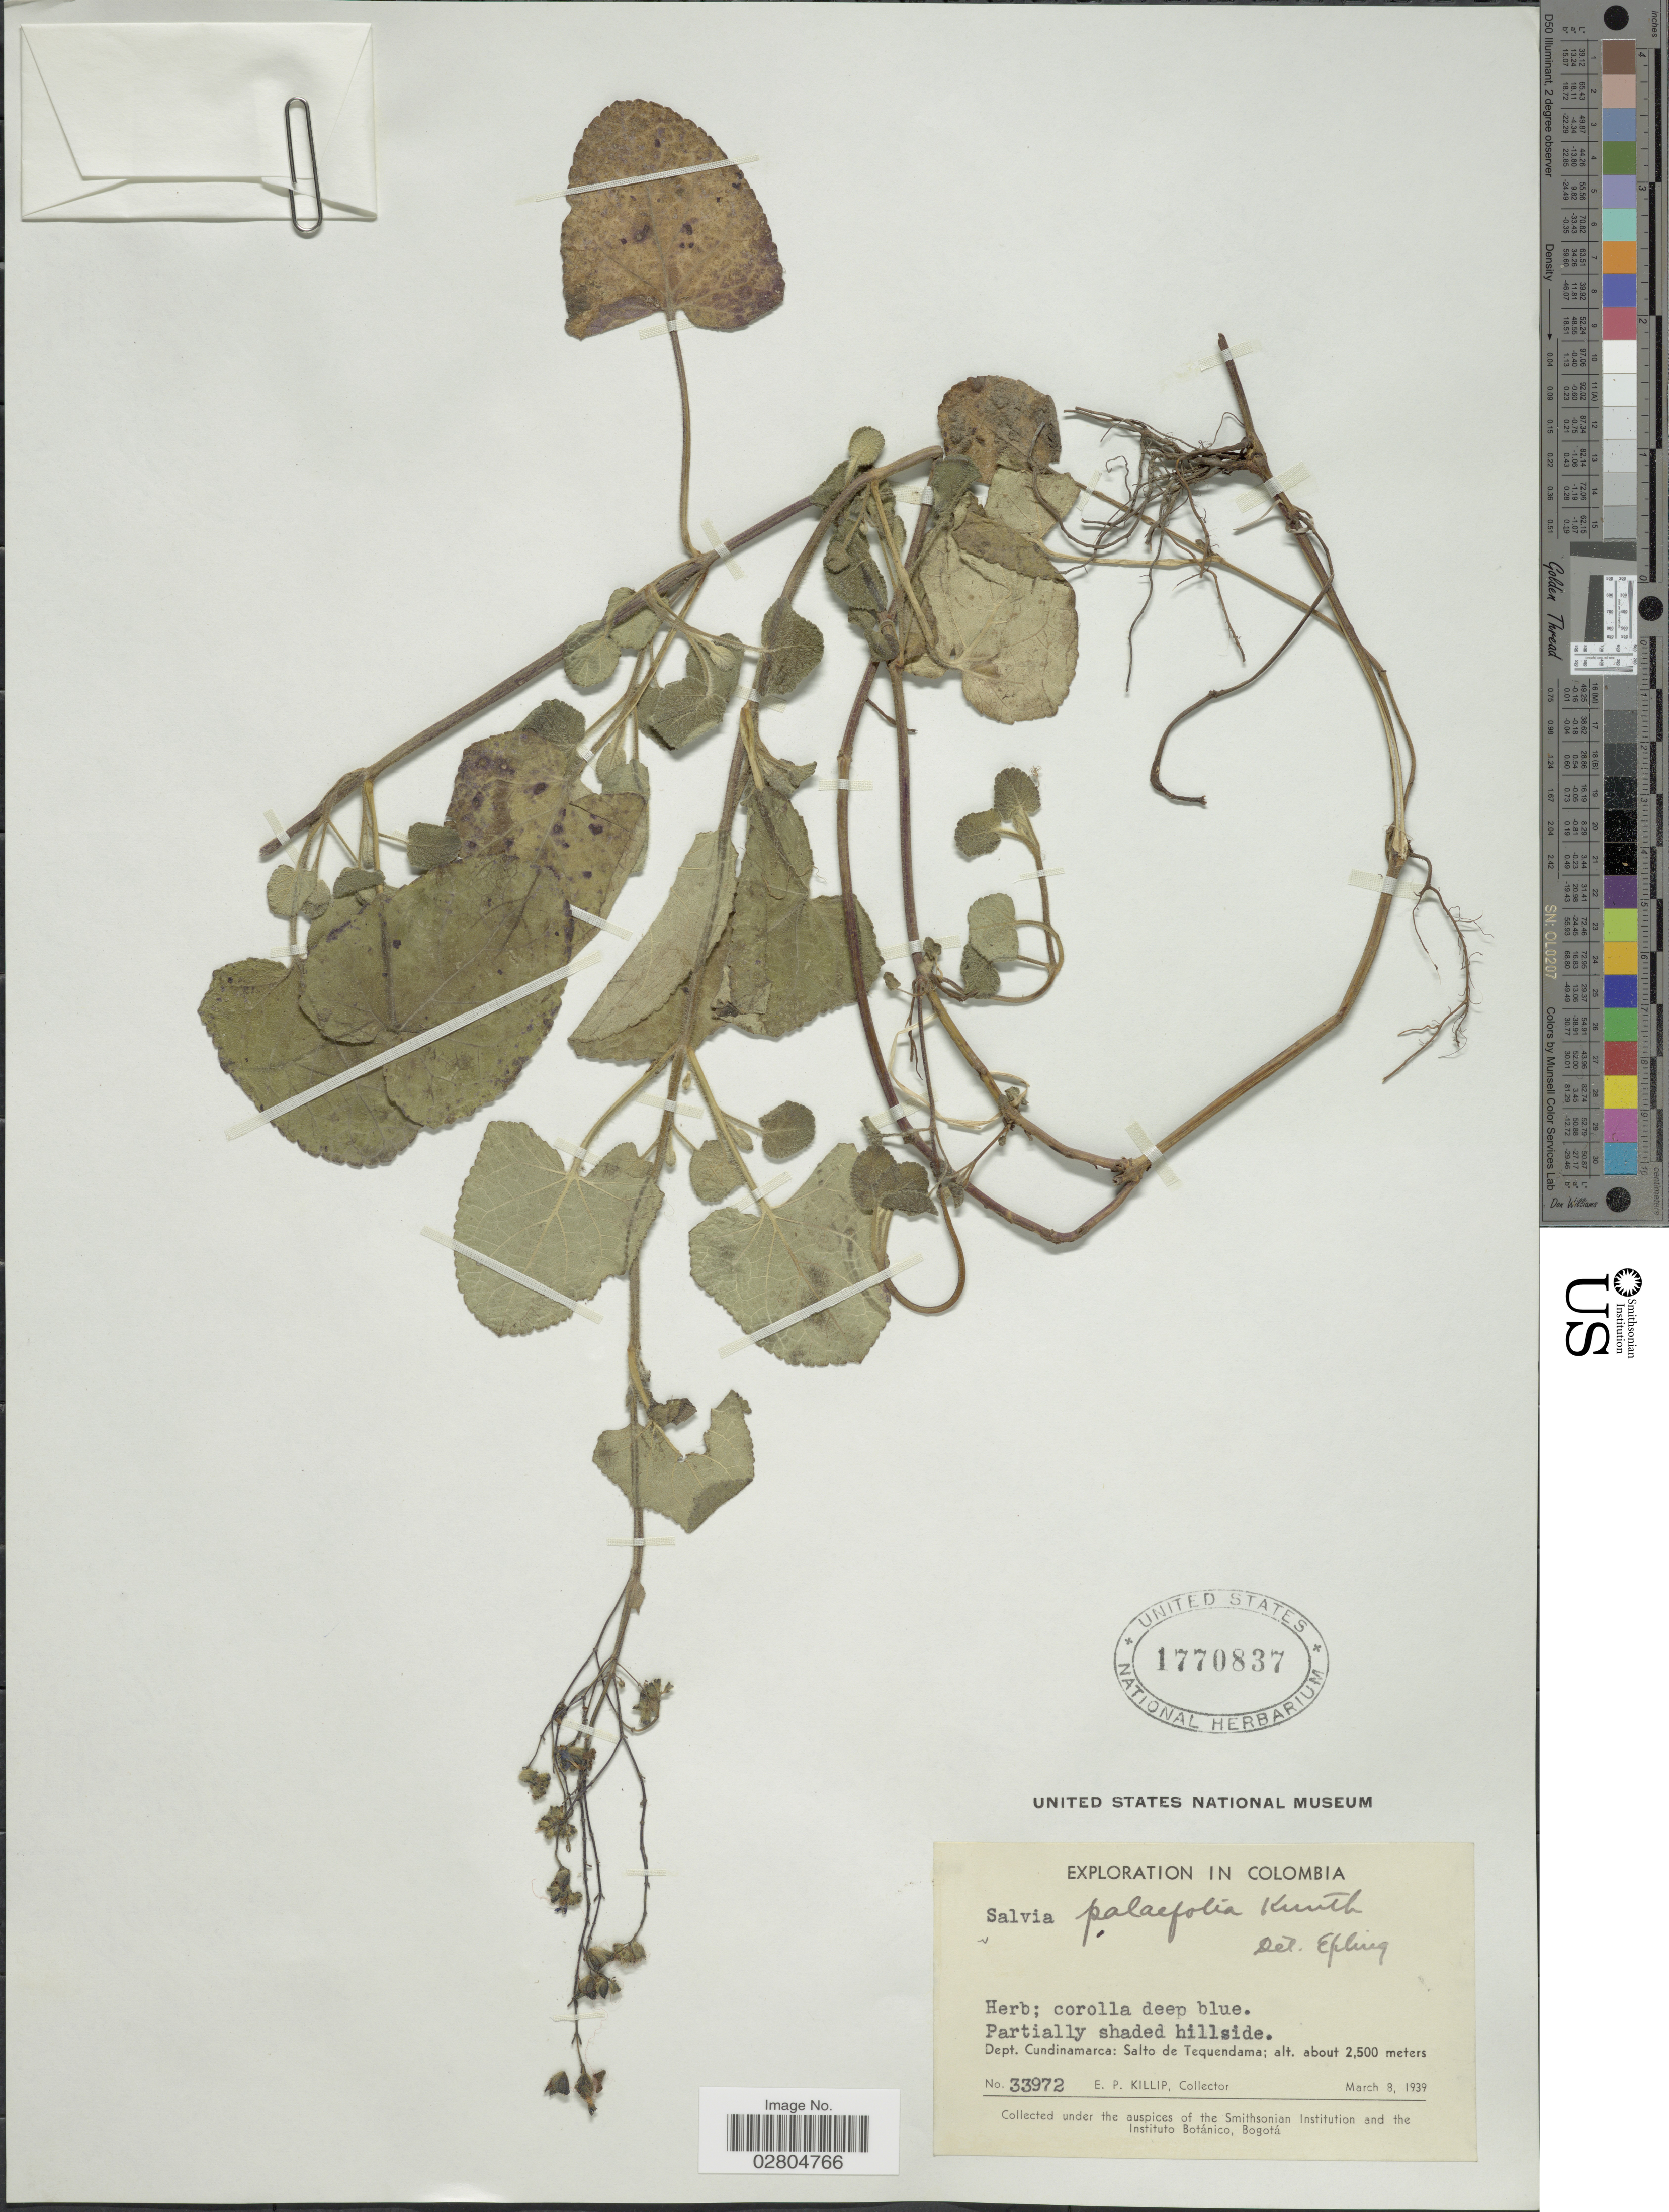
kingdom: Plantae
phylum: Tracheophyta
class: Magnoliopsida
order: Lamiales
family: Lamiaceae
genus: Salvia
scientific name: Salvia palifolia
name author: Kunth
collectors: E. P. Killip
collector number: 33972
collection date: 1939-03-08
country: Colombia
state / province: Cundinamarca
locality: Dept. Cundinamarca: Salto de Tequendama.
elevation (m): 2500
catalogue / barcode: US 1770837